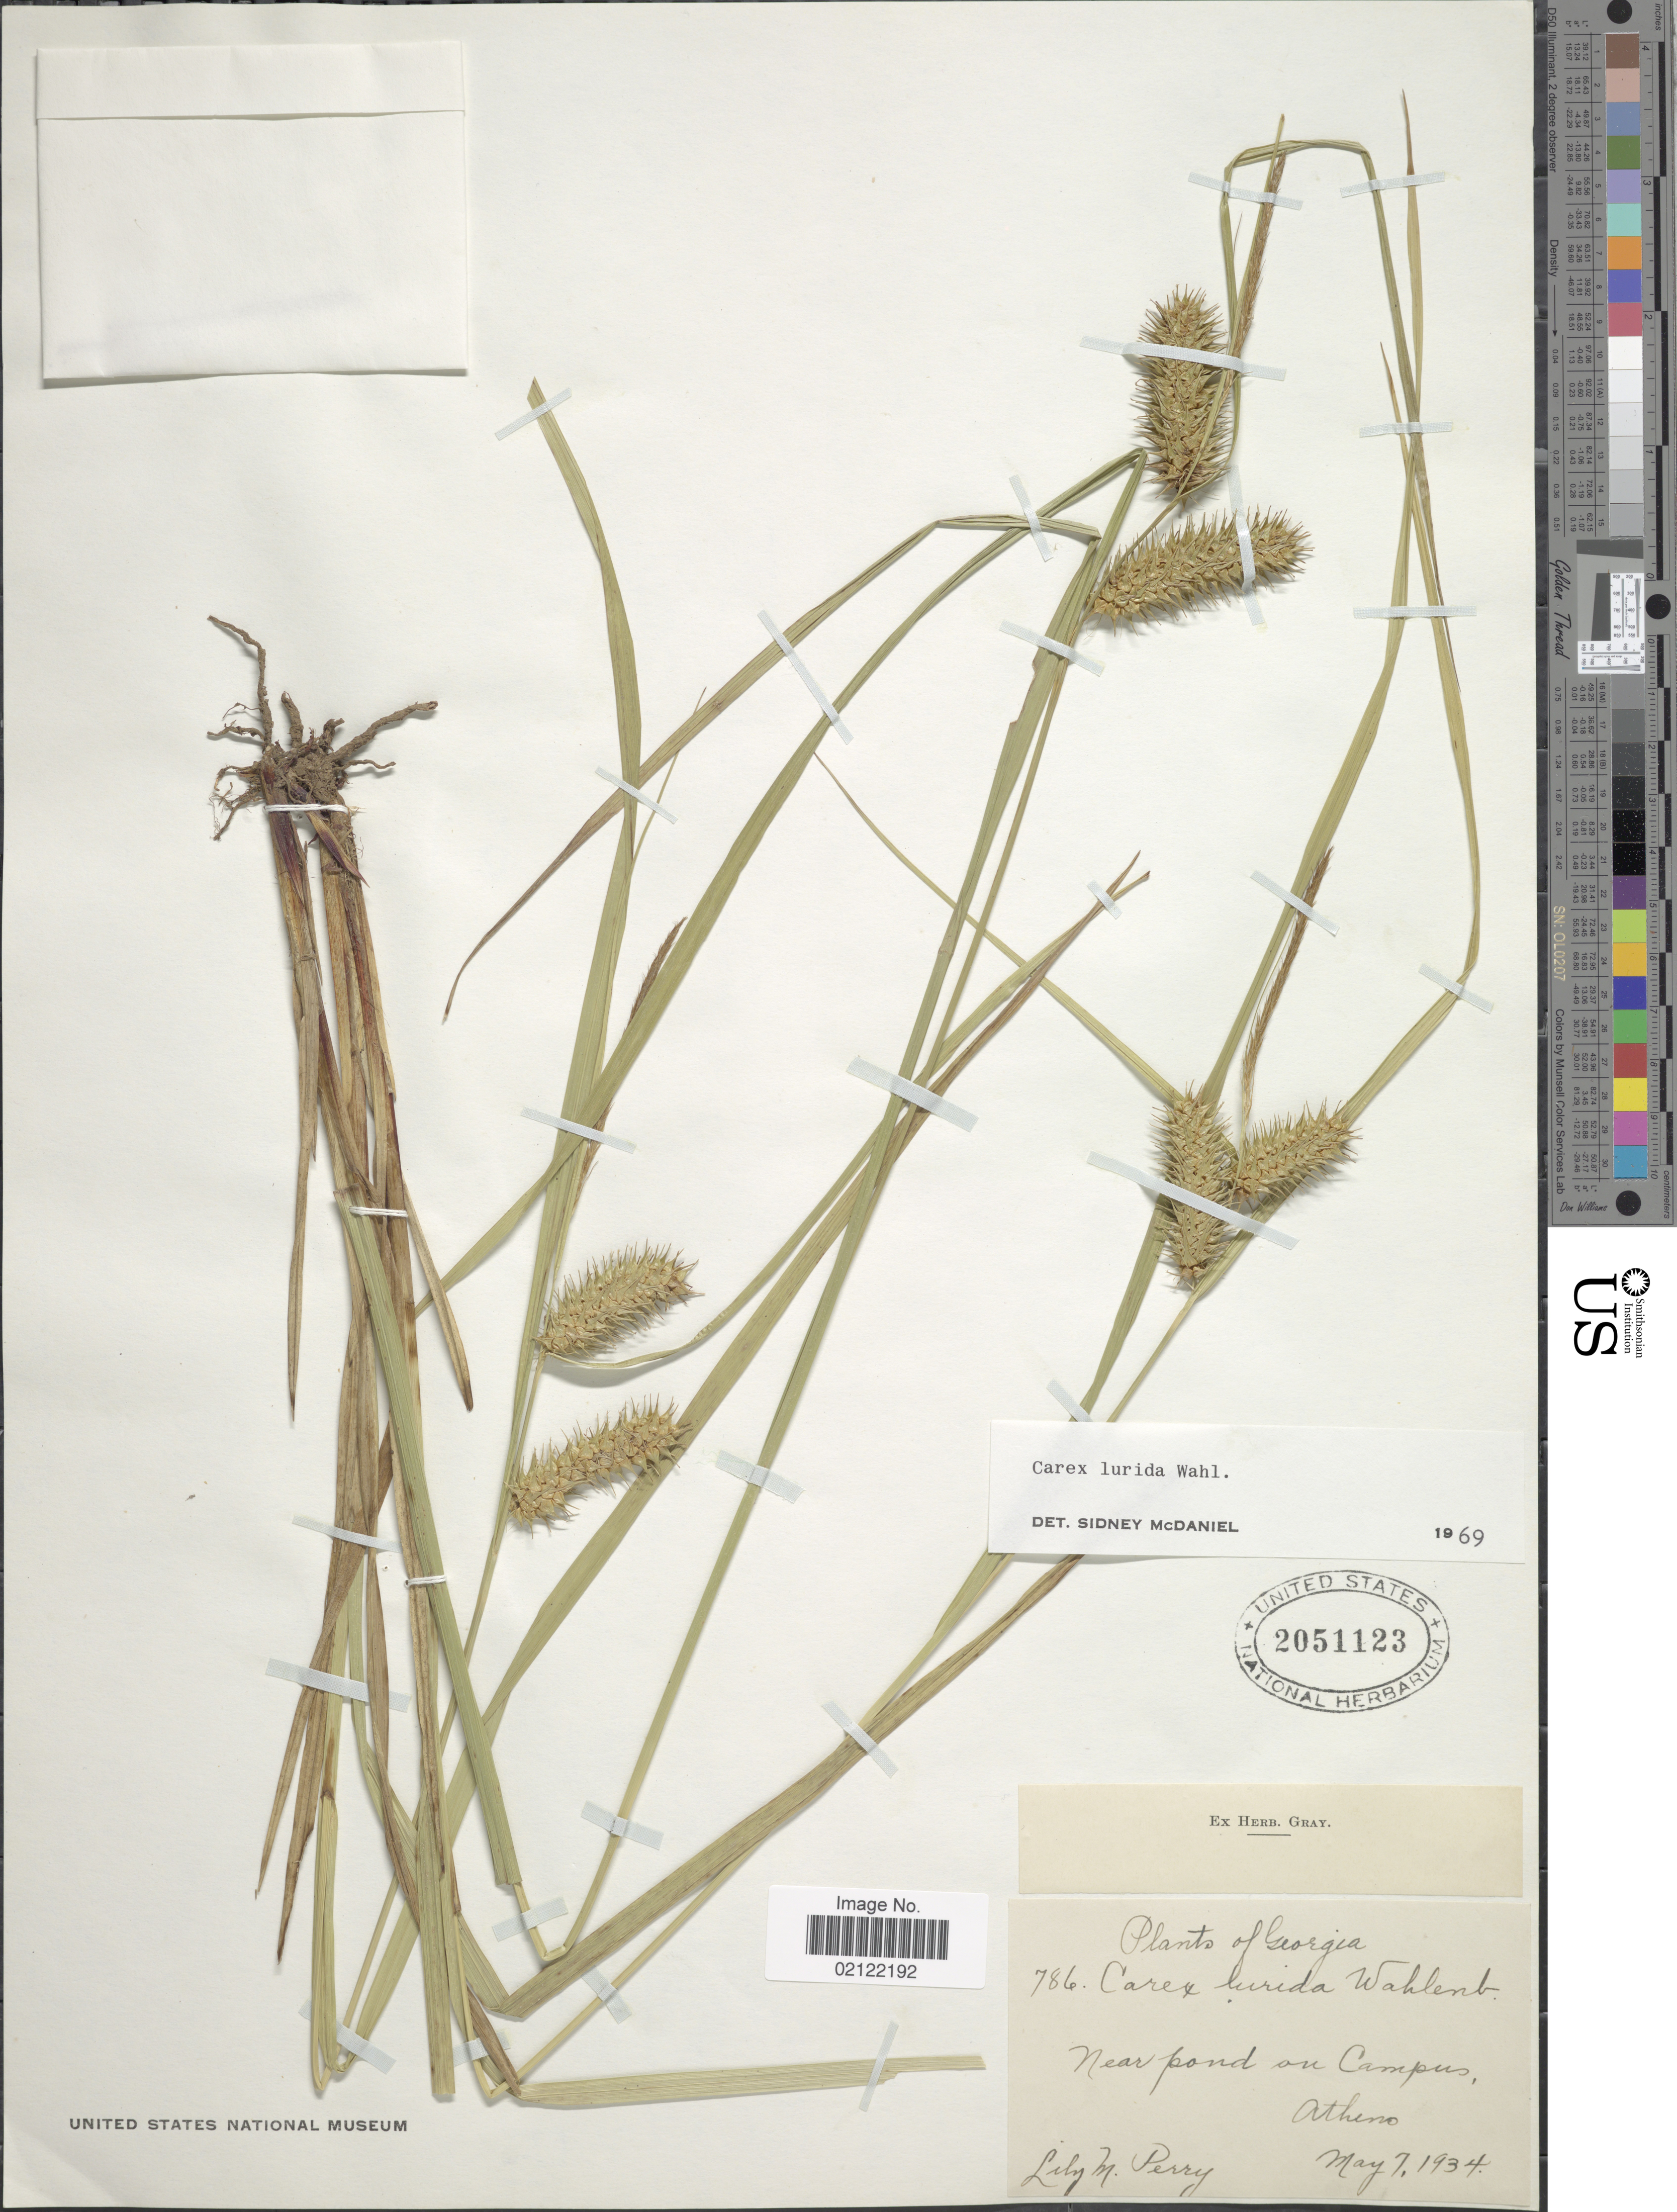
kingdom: Plantae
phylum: Tracheophyta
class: Liliopsida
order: Poales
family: Cyperaceae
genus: Carex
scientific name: Carex lurida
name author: Wahlenb.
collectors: L. M. Perry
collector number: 786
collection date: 1934-05-07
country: United States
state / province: Georgia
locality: Near pond on Campus, Athens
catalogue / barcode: US 2051123